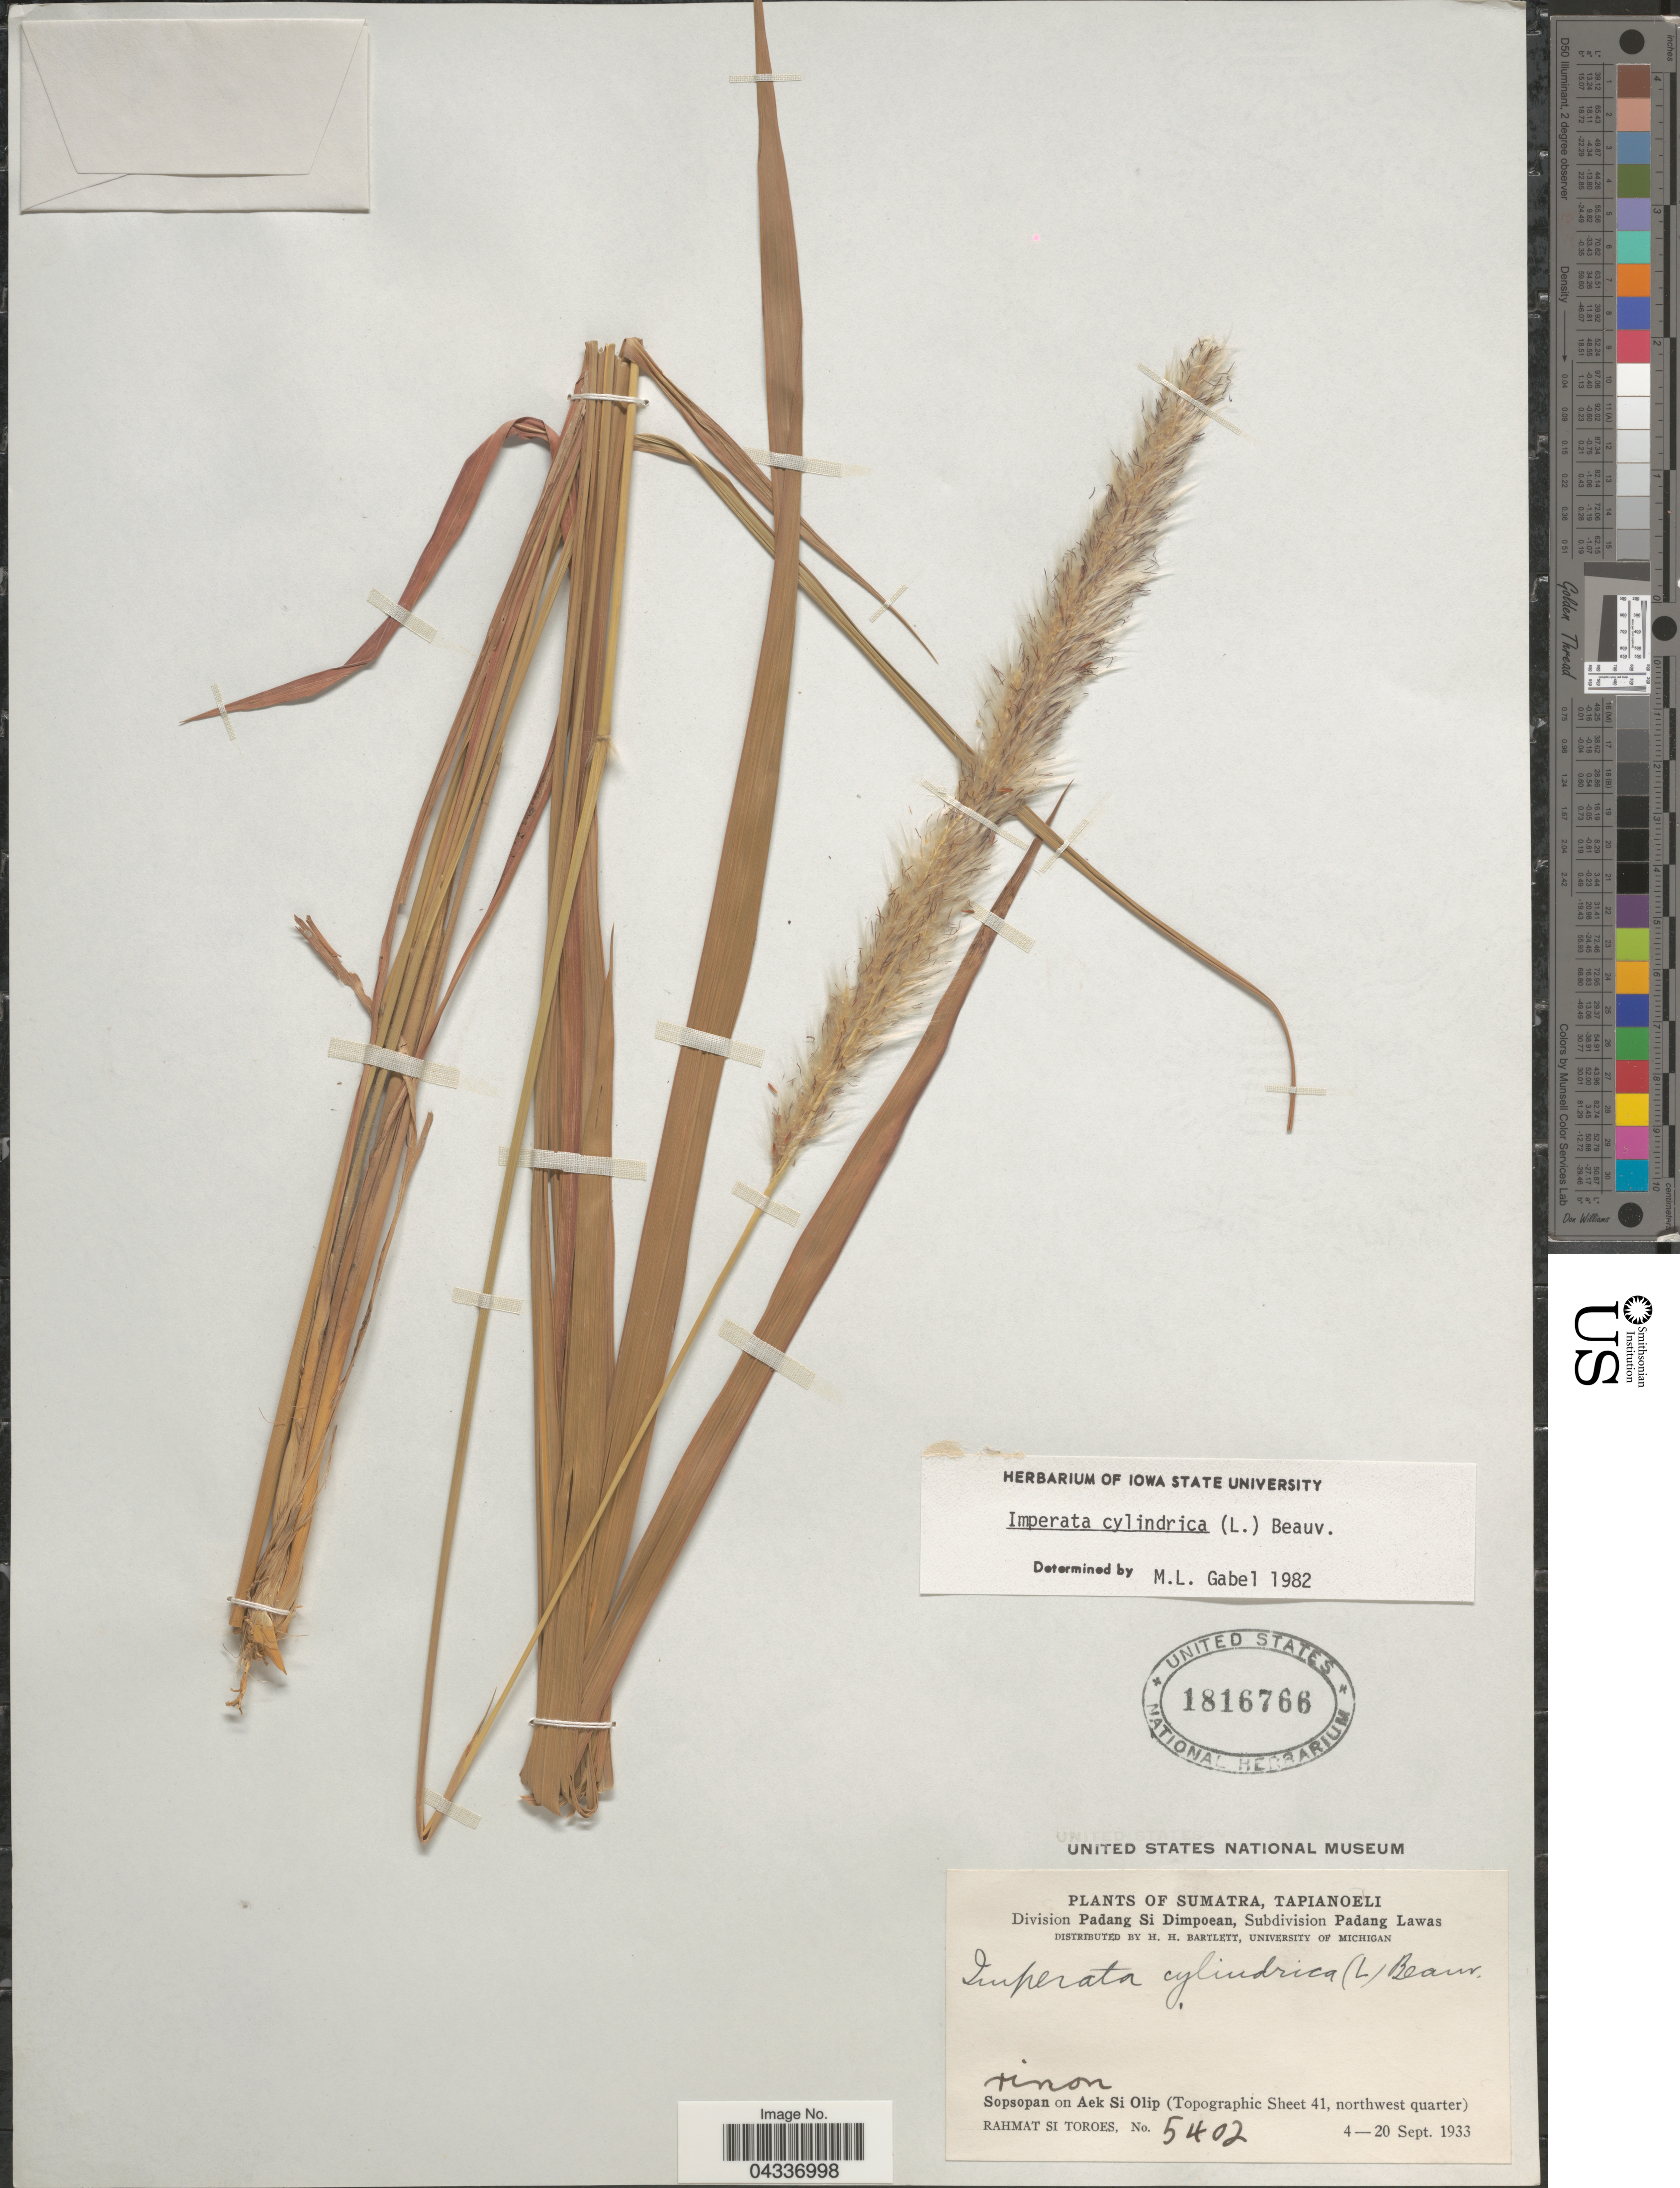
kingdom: Plantae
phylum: Tracheophyta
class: Liliopsida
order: Poales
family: Poaceae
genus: Imperata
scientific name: Imperata cylindrica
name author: (L.) P. Beauv.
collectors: Rahmat Si Boeea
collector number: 5402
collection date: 1933-09-04/1933-09-20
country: Indonesia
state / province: Sumatra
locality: Tapianoeli. Division Padang Si Dimpoean, Subdivision Padang Lawas. Sopsopan on Aek Si Olip (Topographic Sheet 41, northwest quarter).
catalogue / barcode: US 1816766